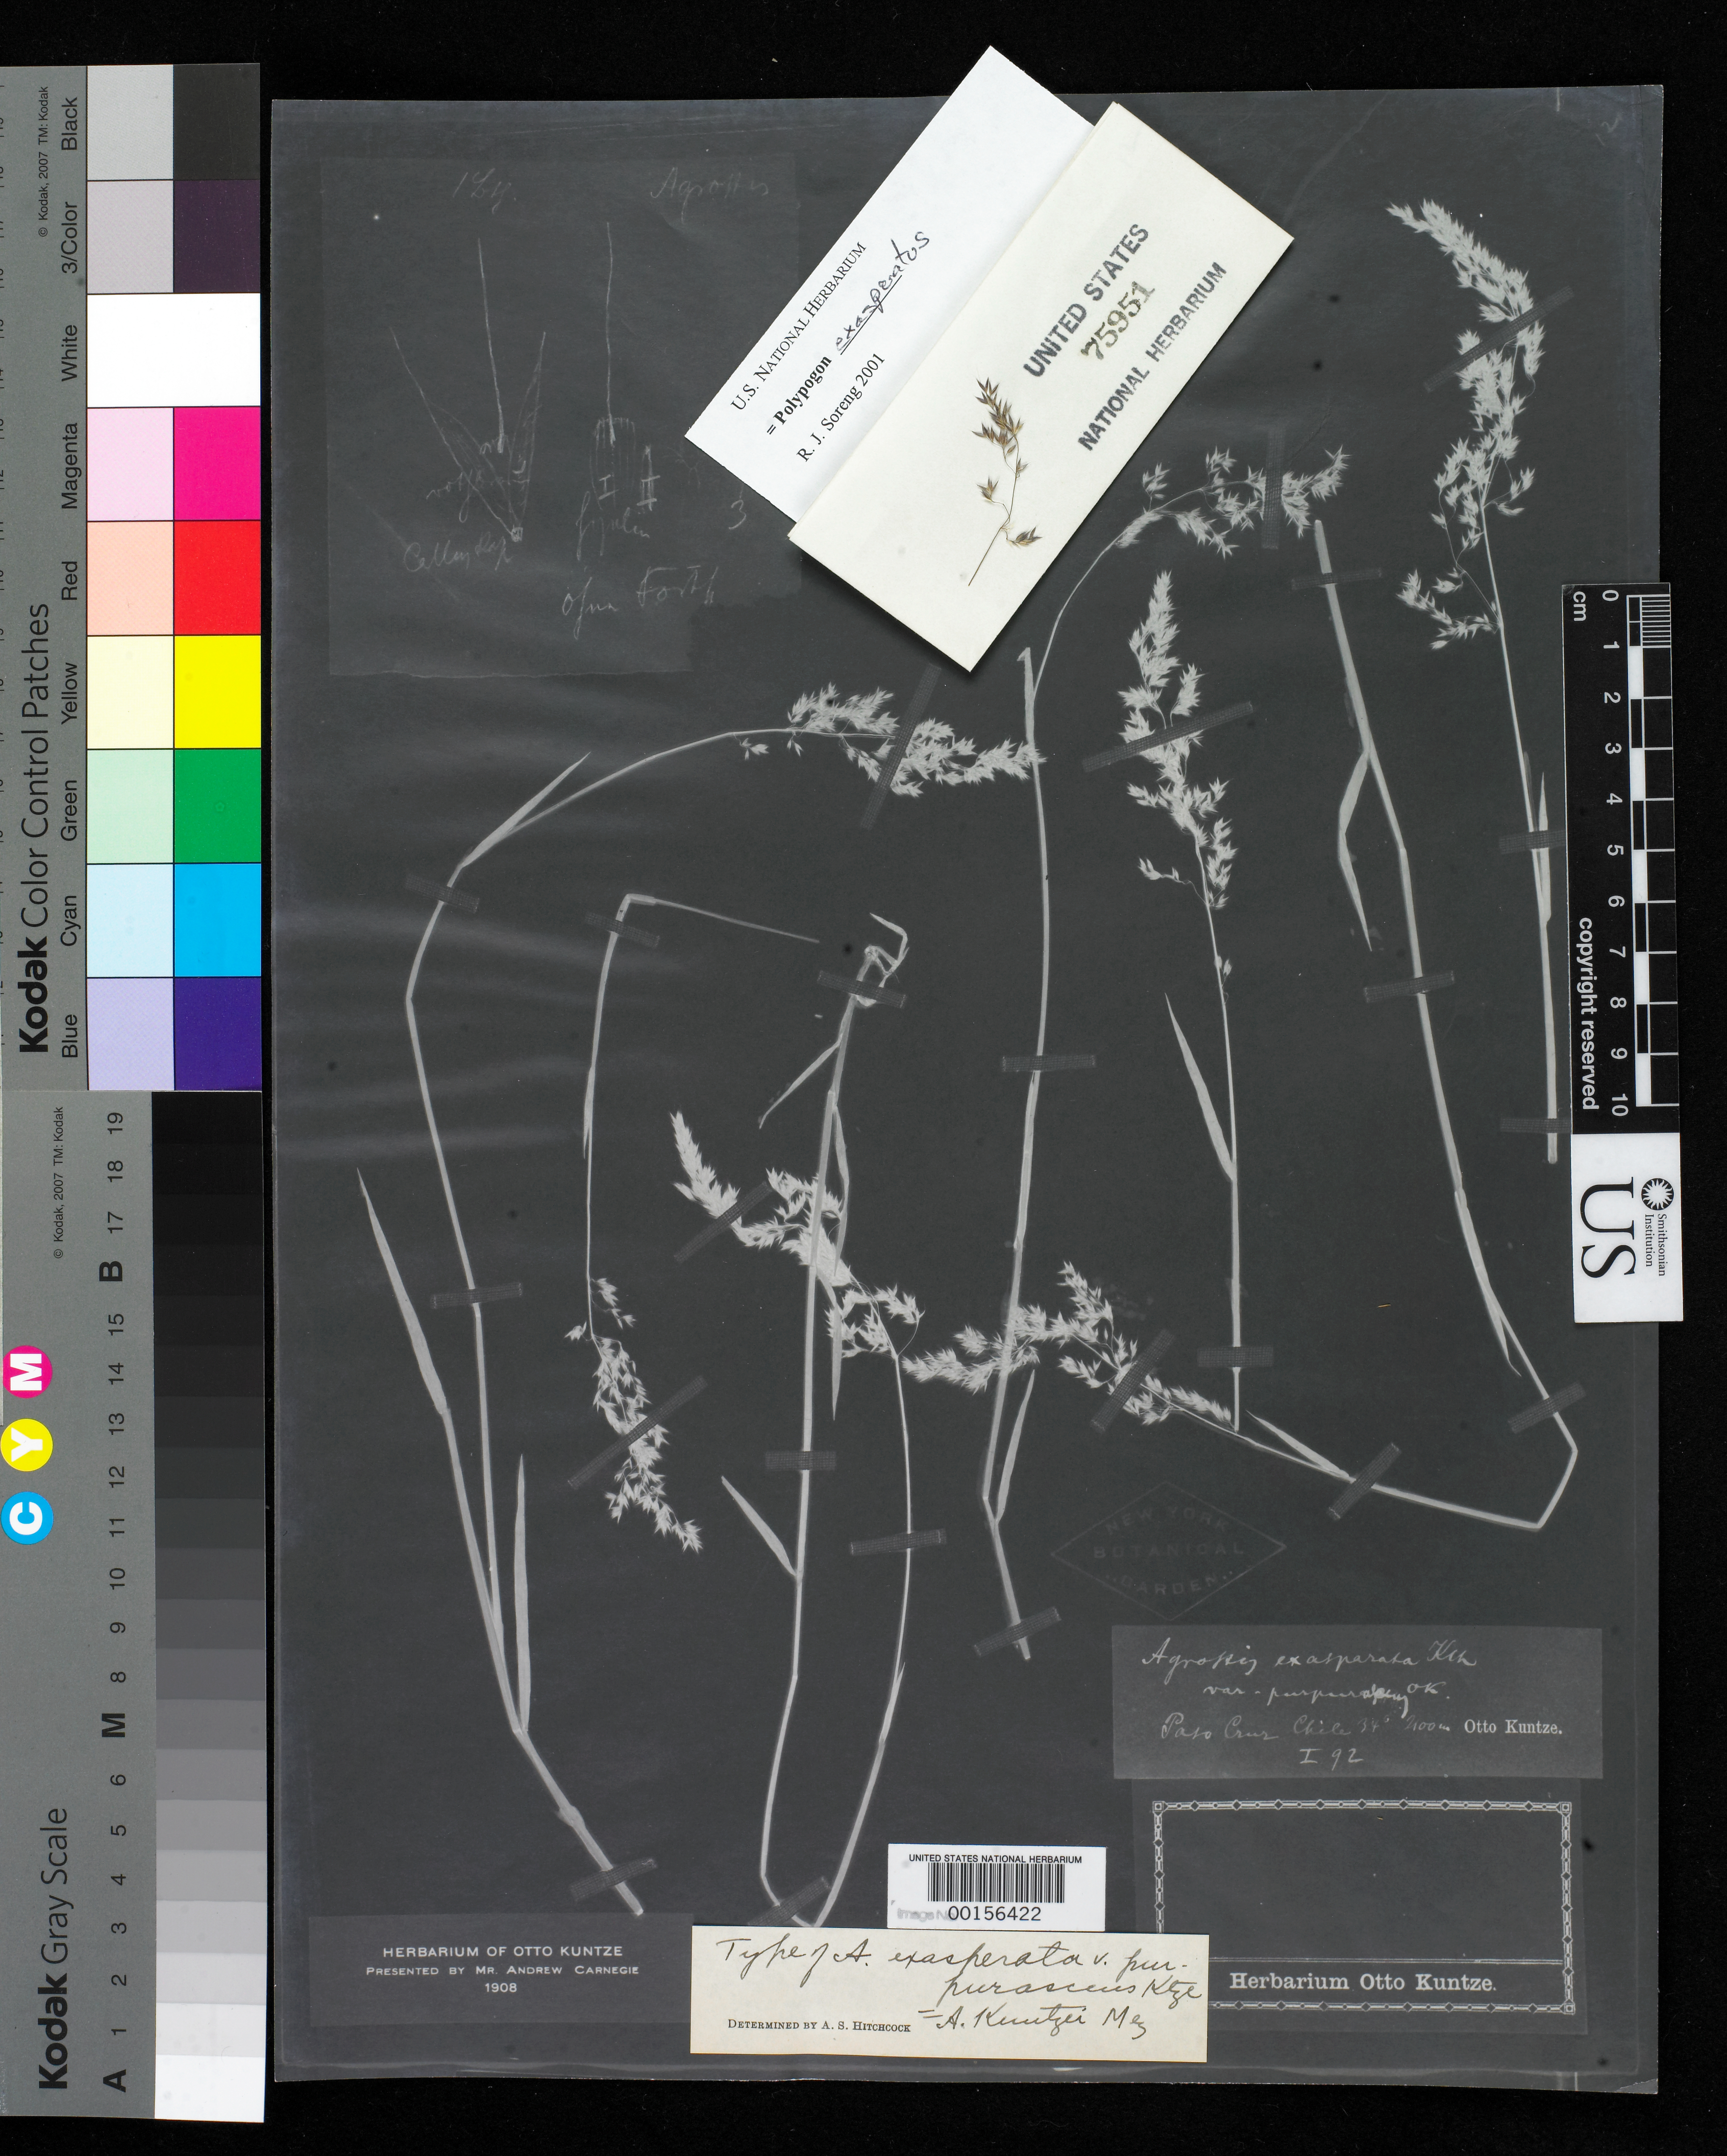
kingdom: Plantae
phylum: Tracheophyta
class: Liliopsida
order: Poales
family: Poaceae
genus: Agrostis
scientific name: Agrostis kuntzei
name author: Mez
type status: Type Collection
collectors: C.E.O. Kuntze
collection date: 1892-01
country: Chile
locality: Paso Cruz.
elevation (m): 2100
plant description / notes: Fragmentary material of "type" specimen of Agrostis exasperata var. purpurascens Kuntze (nom. nud.) ex herb. Otto Kuntze (NYBG). Contains infl. fragment and photo copy of plants.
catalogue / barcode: US 75951